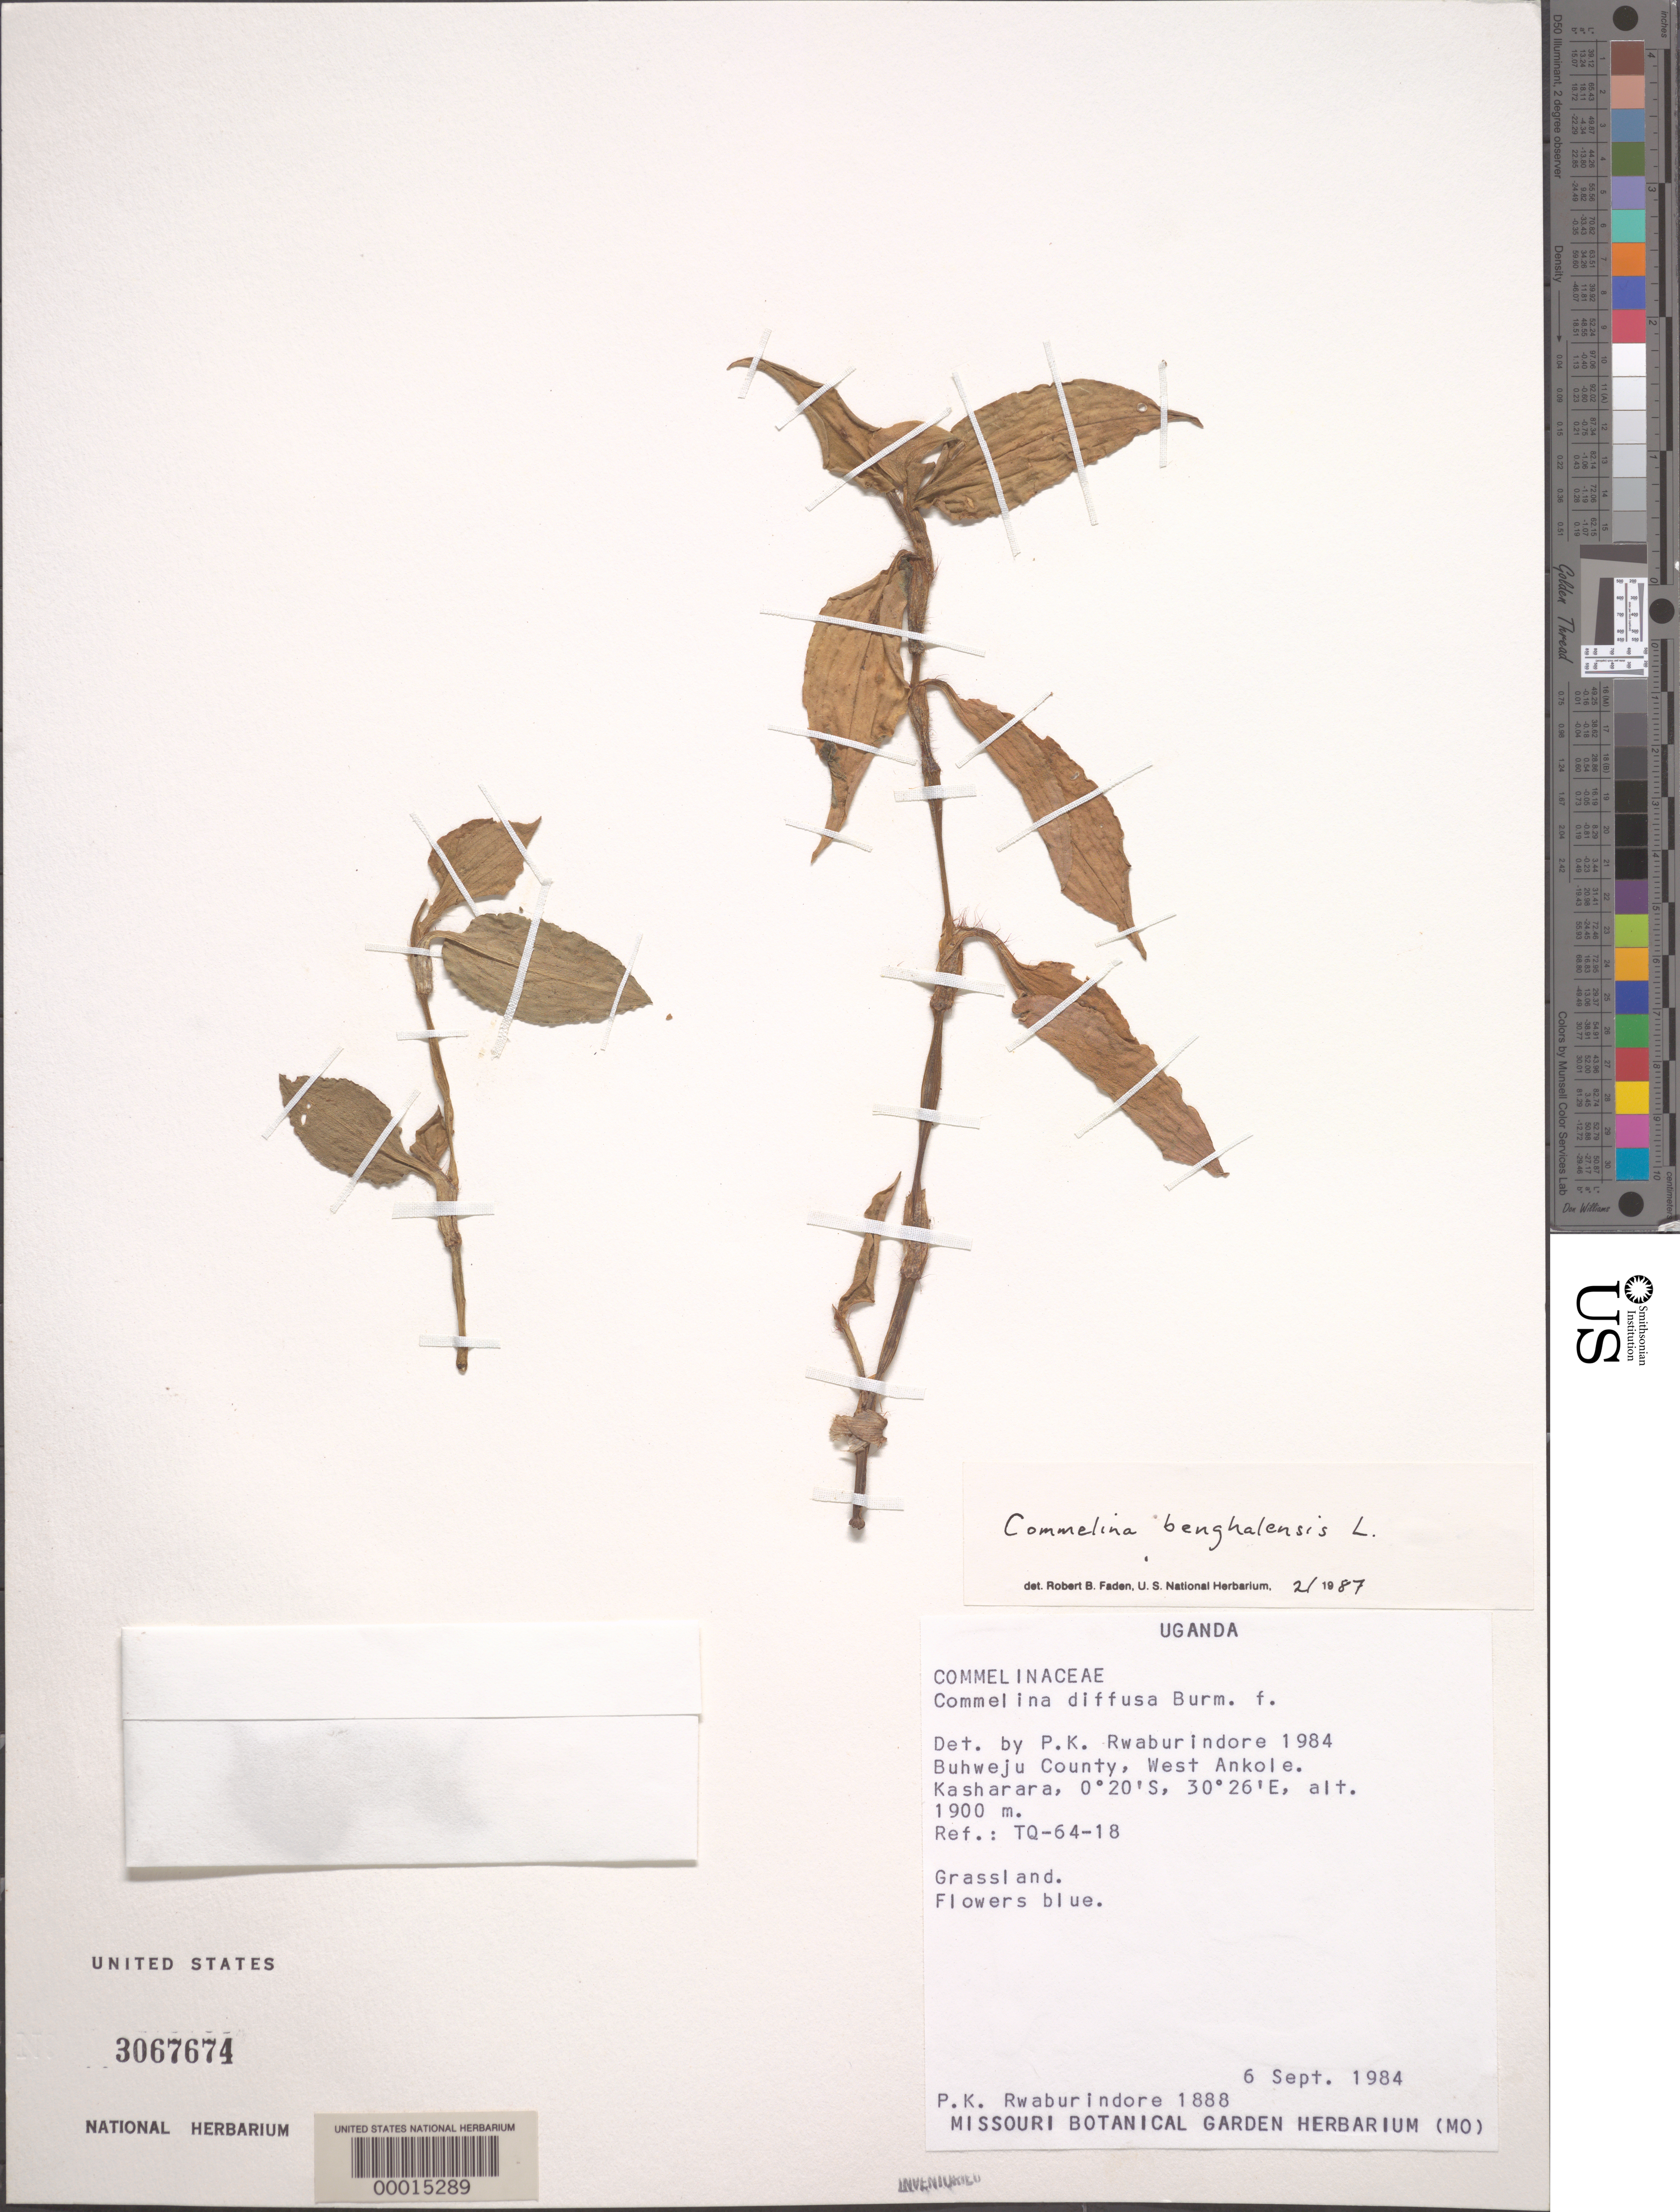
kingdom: Plantae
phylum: Tracheophyta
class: Liliopsida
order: Commelinales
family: Commelinaceae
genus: Commelina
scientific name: Commelina benghalensis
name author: L.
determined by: Faden, Robert B., (US), Smithsonian Institution - National Museum of Natural History (UNITED STATES)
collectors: P. Rwaburindore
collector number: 1888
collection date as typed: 06 Sep 1984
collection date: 1984-09-06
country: Uganda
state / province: Western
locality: West ankole; kasharara. Buhweju. West Acholi.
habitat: Grassland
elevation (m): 1900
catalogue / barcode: US 3067674